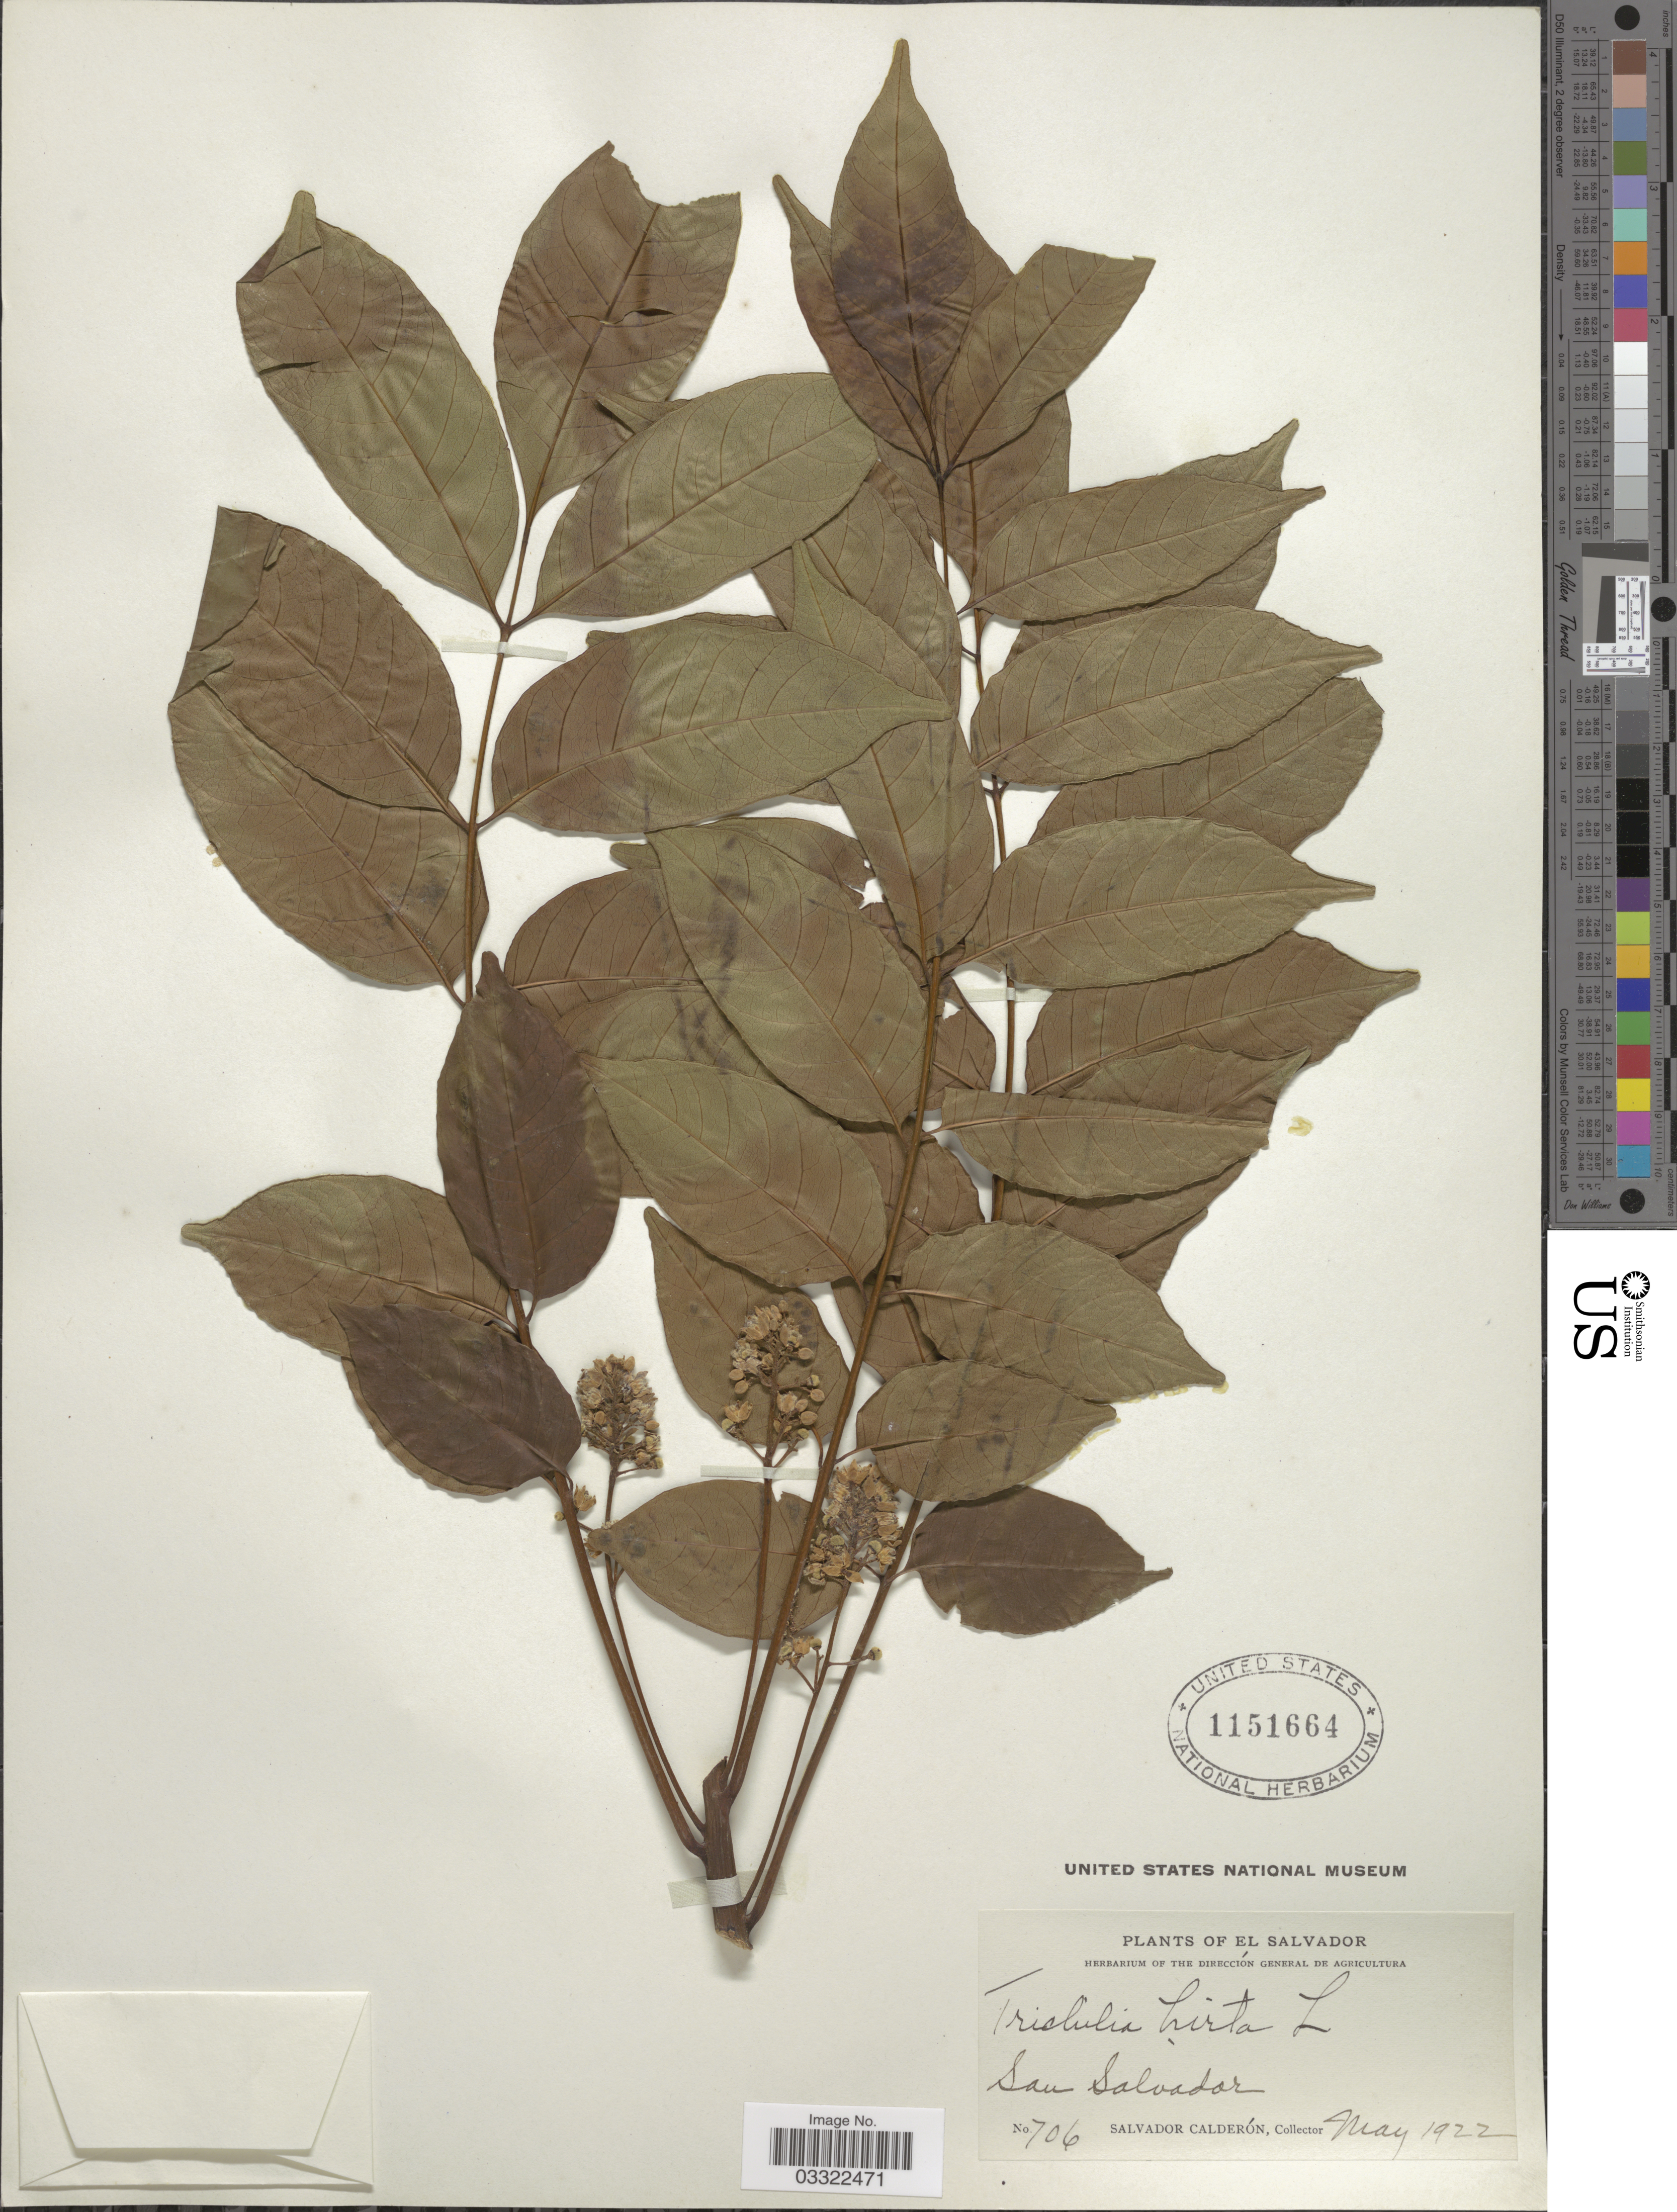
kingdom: Plantae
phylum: Tracheophyta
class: Magnoliopsida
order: Sapindales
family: Meliaceae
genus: Trichilia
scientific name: Trichilia hirta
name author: L.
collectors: S. Calderón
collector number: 706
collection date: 1922-05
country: El Salvador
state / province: San Salvador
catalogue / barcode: US 1151664